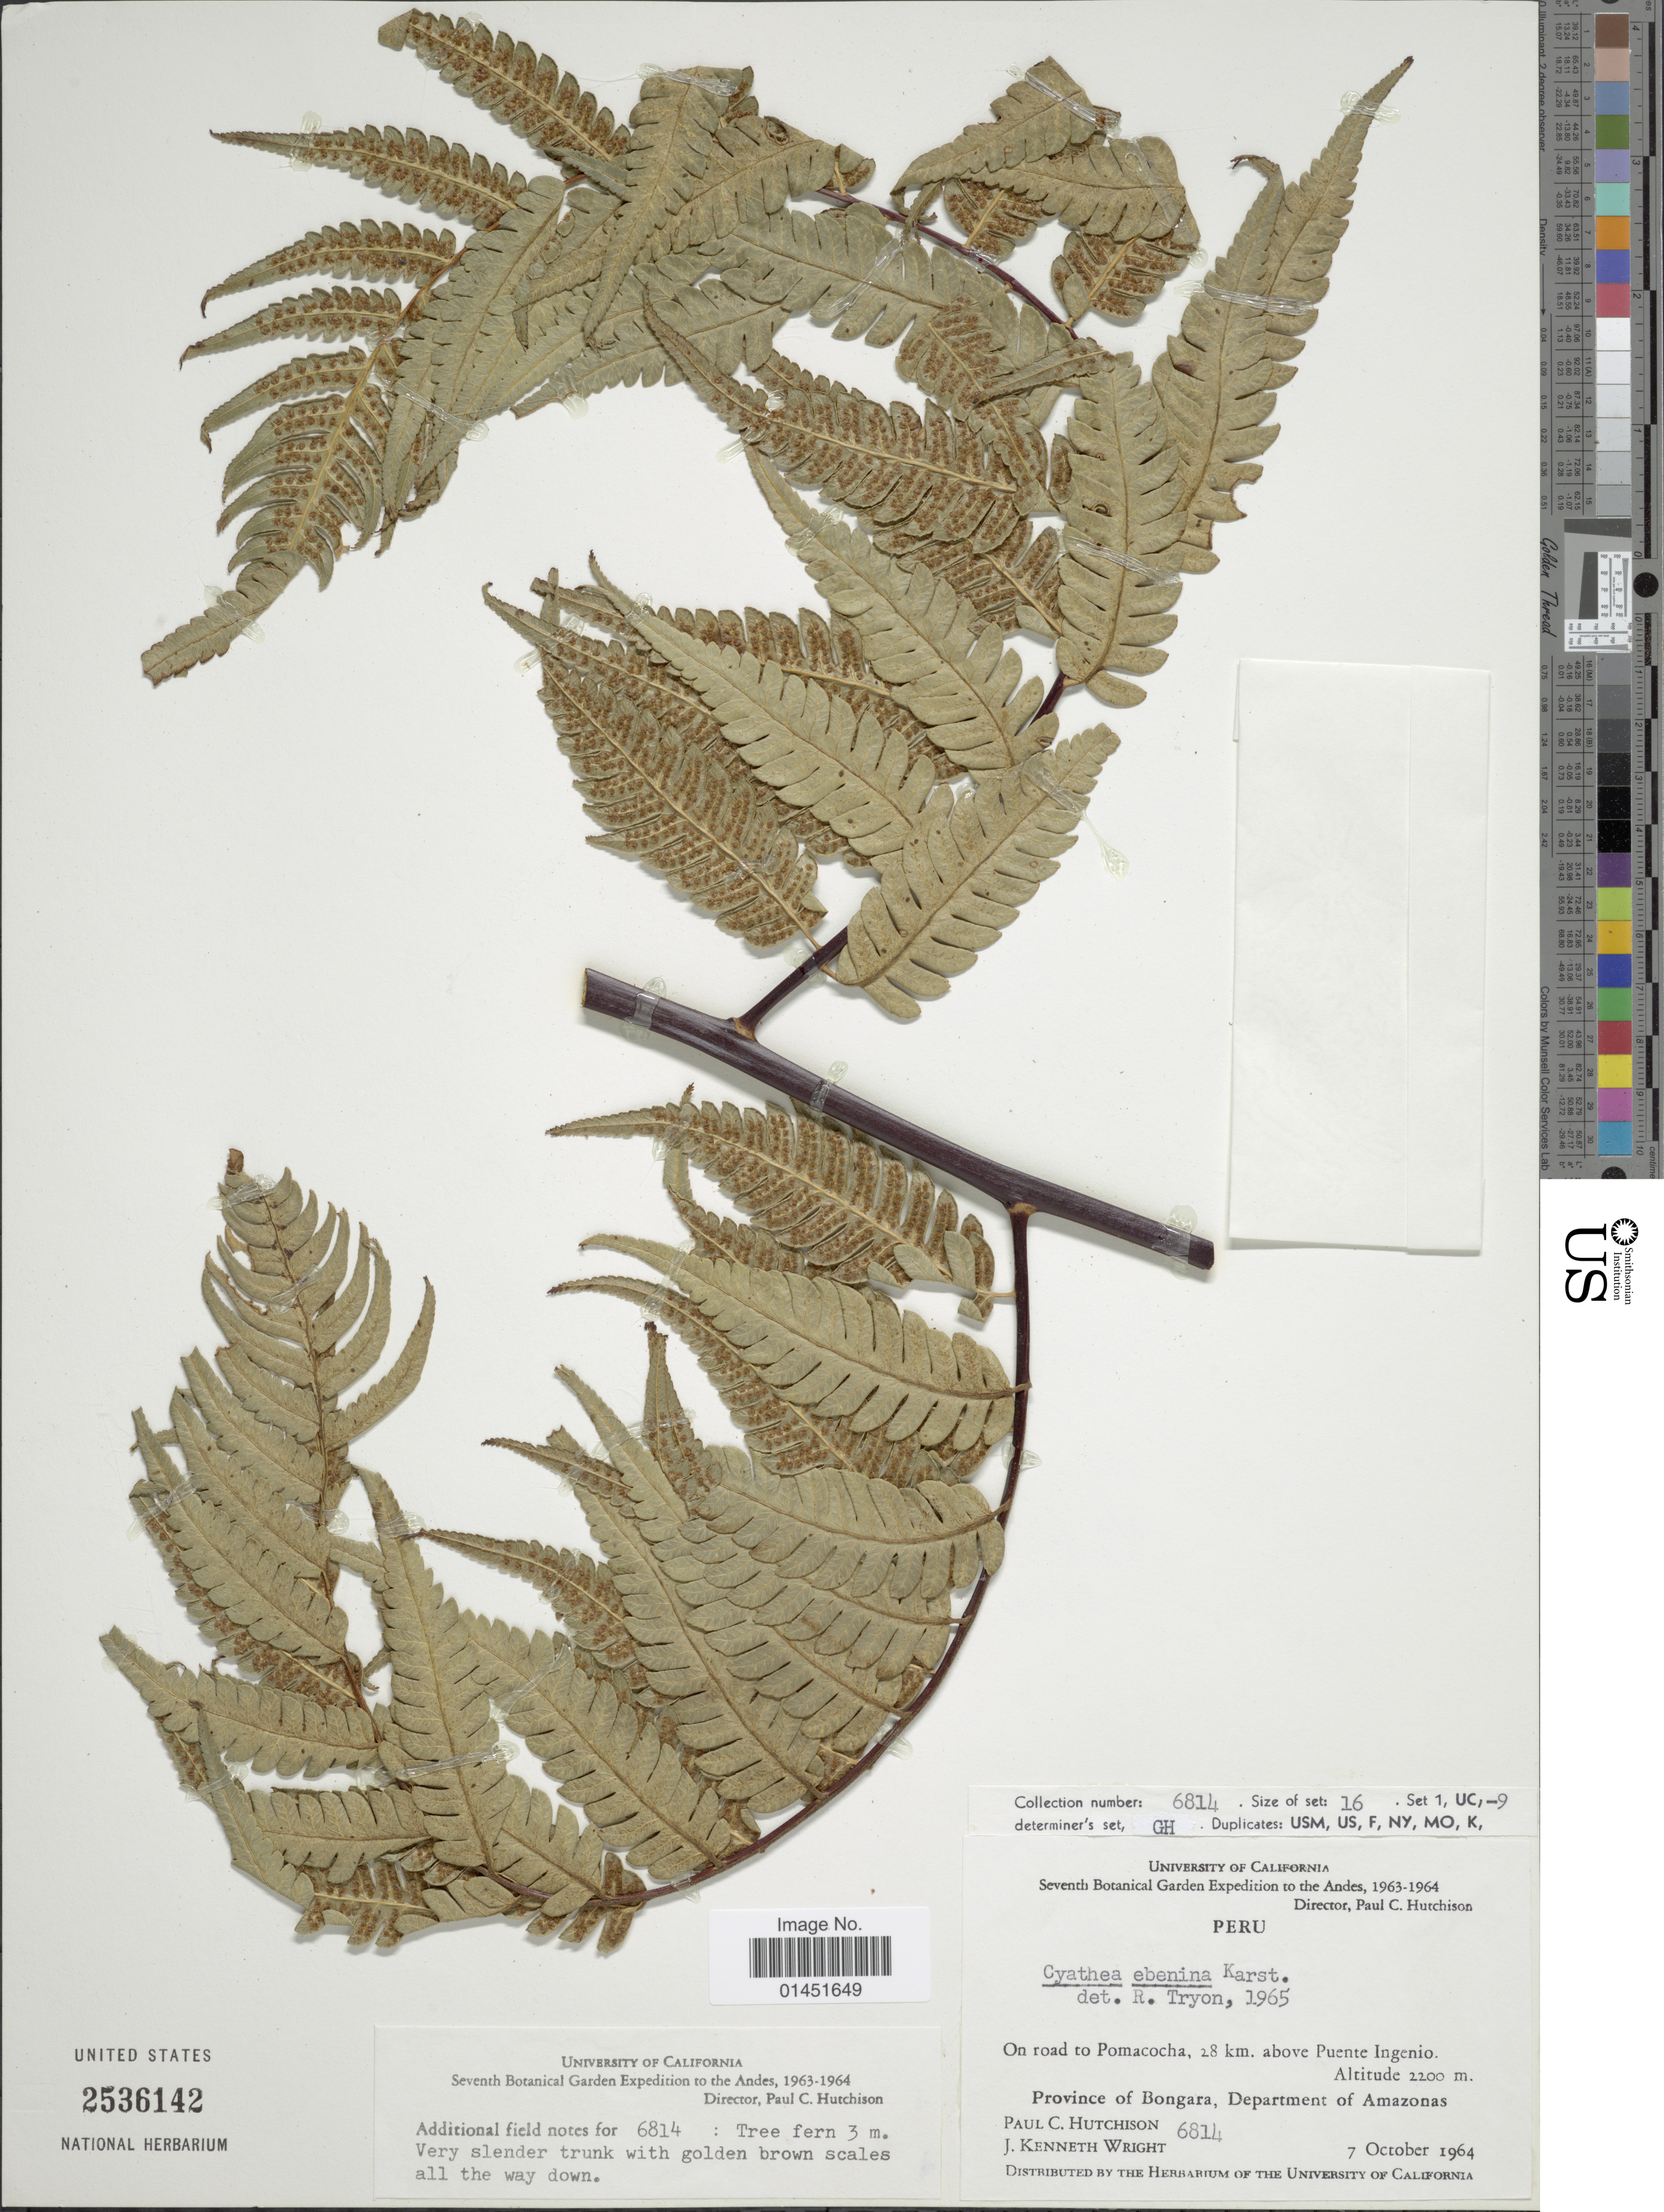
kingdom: Plantae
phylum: Tracheophyta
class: Polypodiopsida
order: Cyatheales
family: Cyatheaceae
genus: Cyathea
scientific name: Cyathea ebenina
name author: H. Karst.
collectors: P. C. Hutchison & J. K. Wright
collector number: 6814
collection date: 1964-10-07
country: Peru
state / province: Amazonas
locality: Andes, on road to Pomacocha, 28 km, above Puente Ingenio. Province of Bongara.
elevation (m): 2200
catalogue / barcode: US 2536142